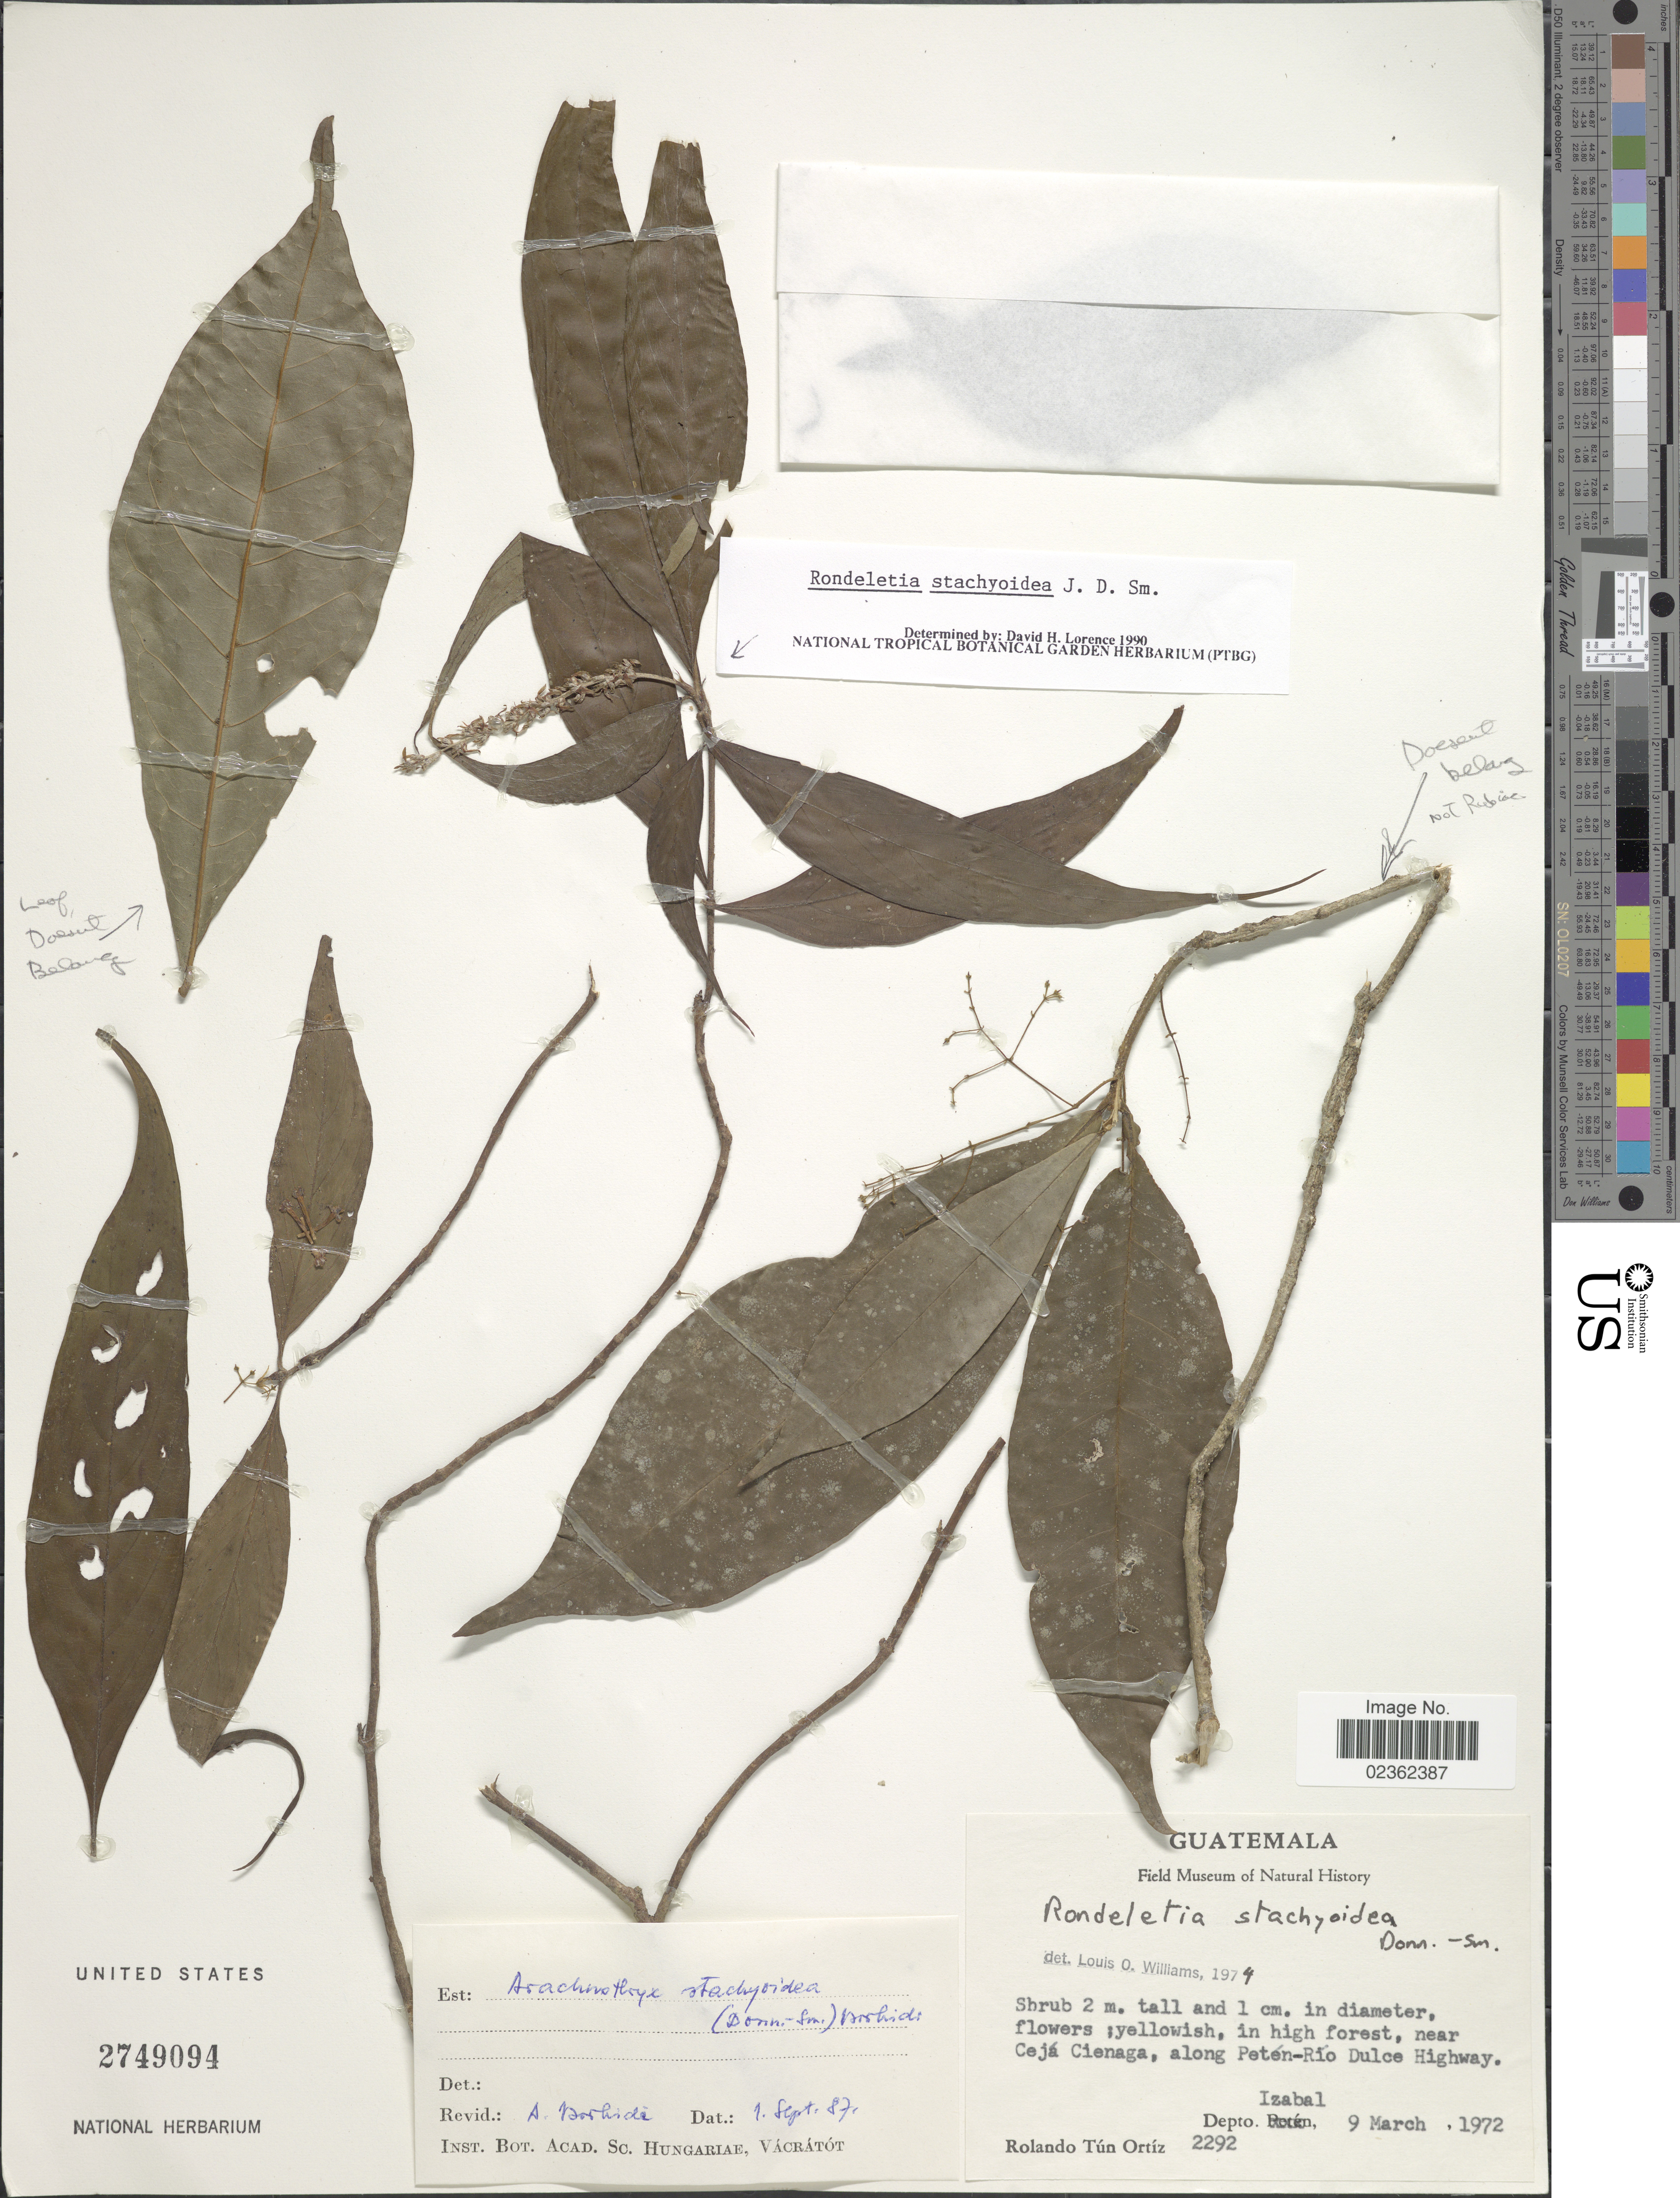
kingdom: Plantae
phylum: Tracheophyta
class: Magnoliopsida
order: Gentianales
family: Rubiaceae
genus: Arachnothryx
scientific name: Arachnothryx stachyoidea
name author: (Donn. Sm.) Borhidi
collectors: R. T. Ortíz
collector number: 2292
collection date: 1972-03-09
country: Guatemala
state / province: Izabal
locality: Near Ceja Cienaga, along Peten-Rio Dulce Highway.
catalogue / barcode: US 2749094